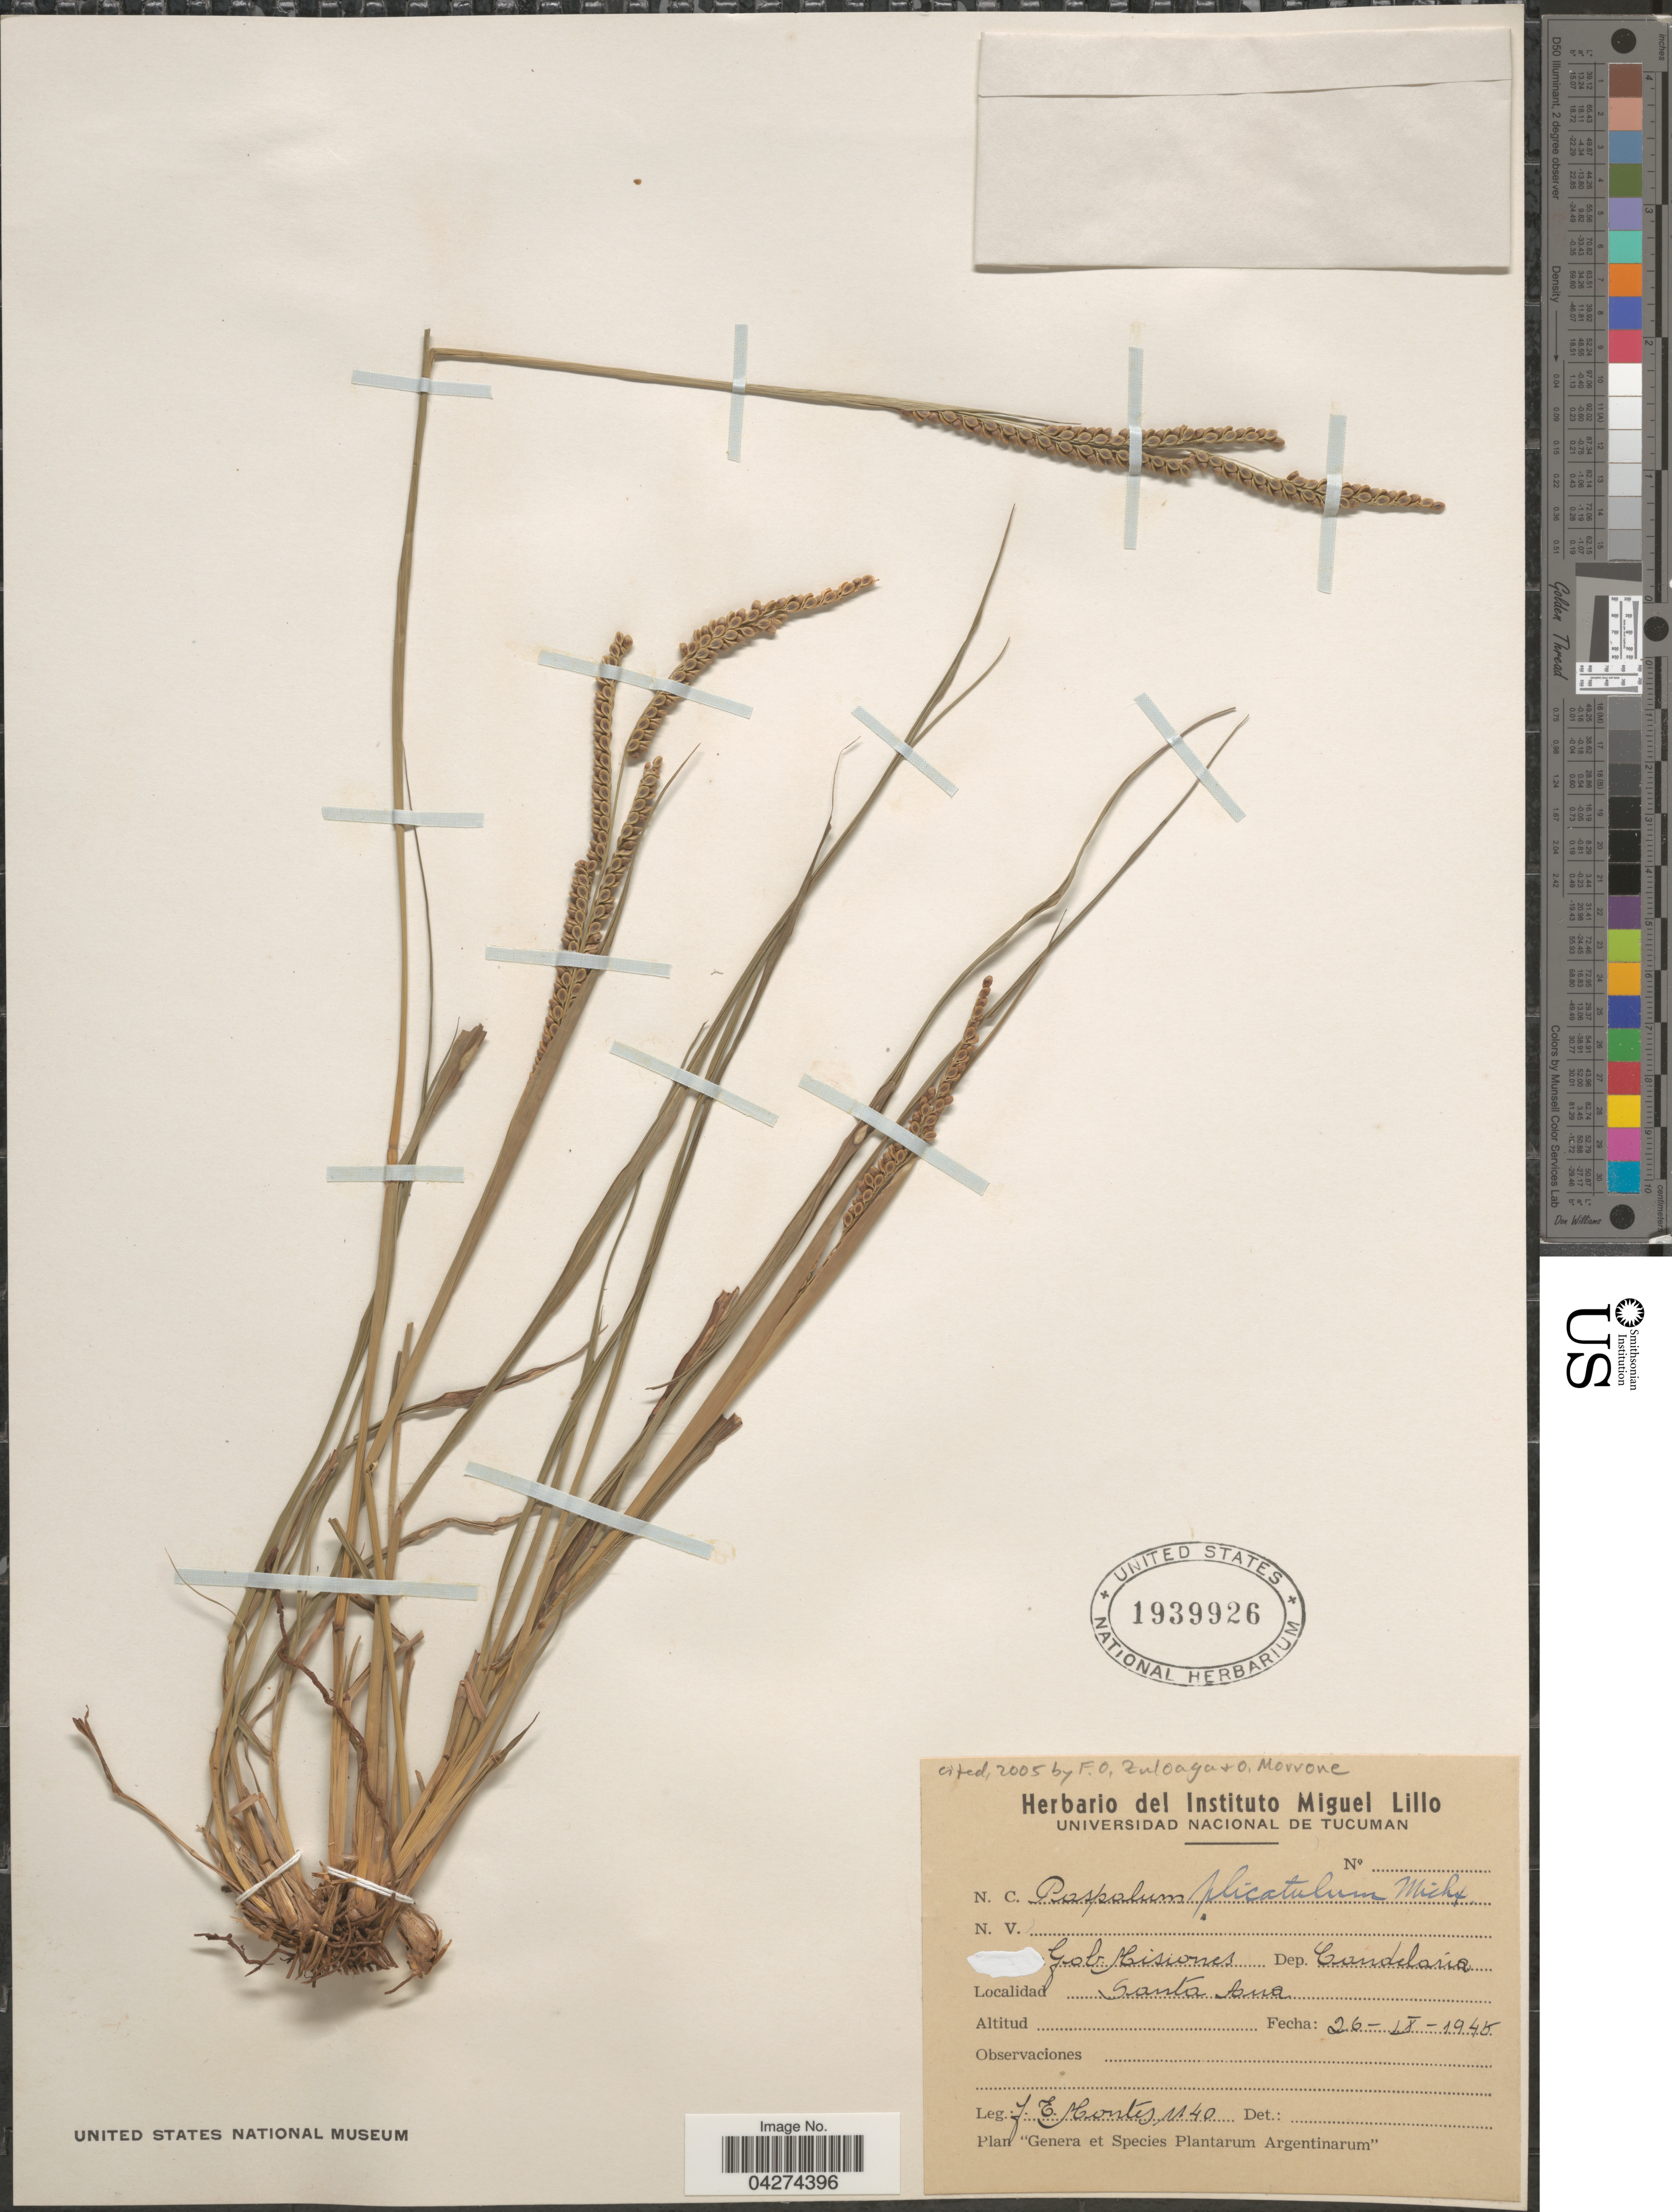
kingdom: Plantae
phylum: Tracheophyta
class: Liliopsida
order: Poales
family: Poaceae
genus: Paspalum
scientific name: Paspalum plicatulum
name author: Michx.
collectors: J. E. Montes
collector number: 1140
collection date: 1945-09-26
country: Argentina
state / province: Misiones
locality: Gob.Misiones. Dep. Candelaria. Santa Ana.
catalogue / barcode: US 1939926